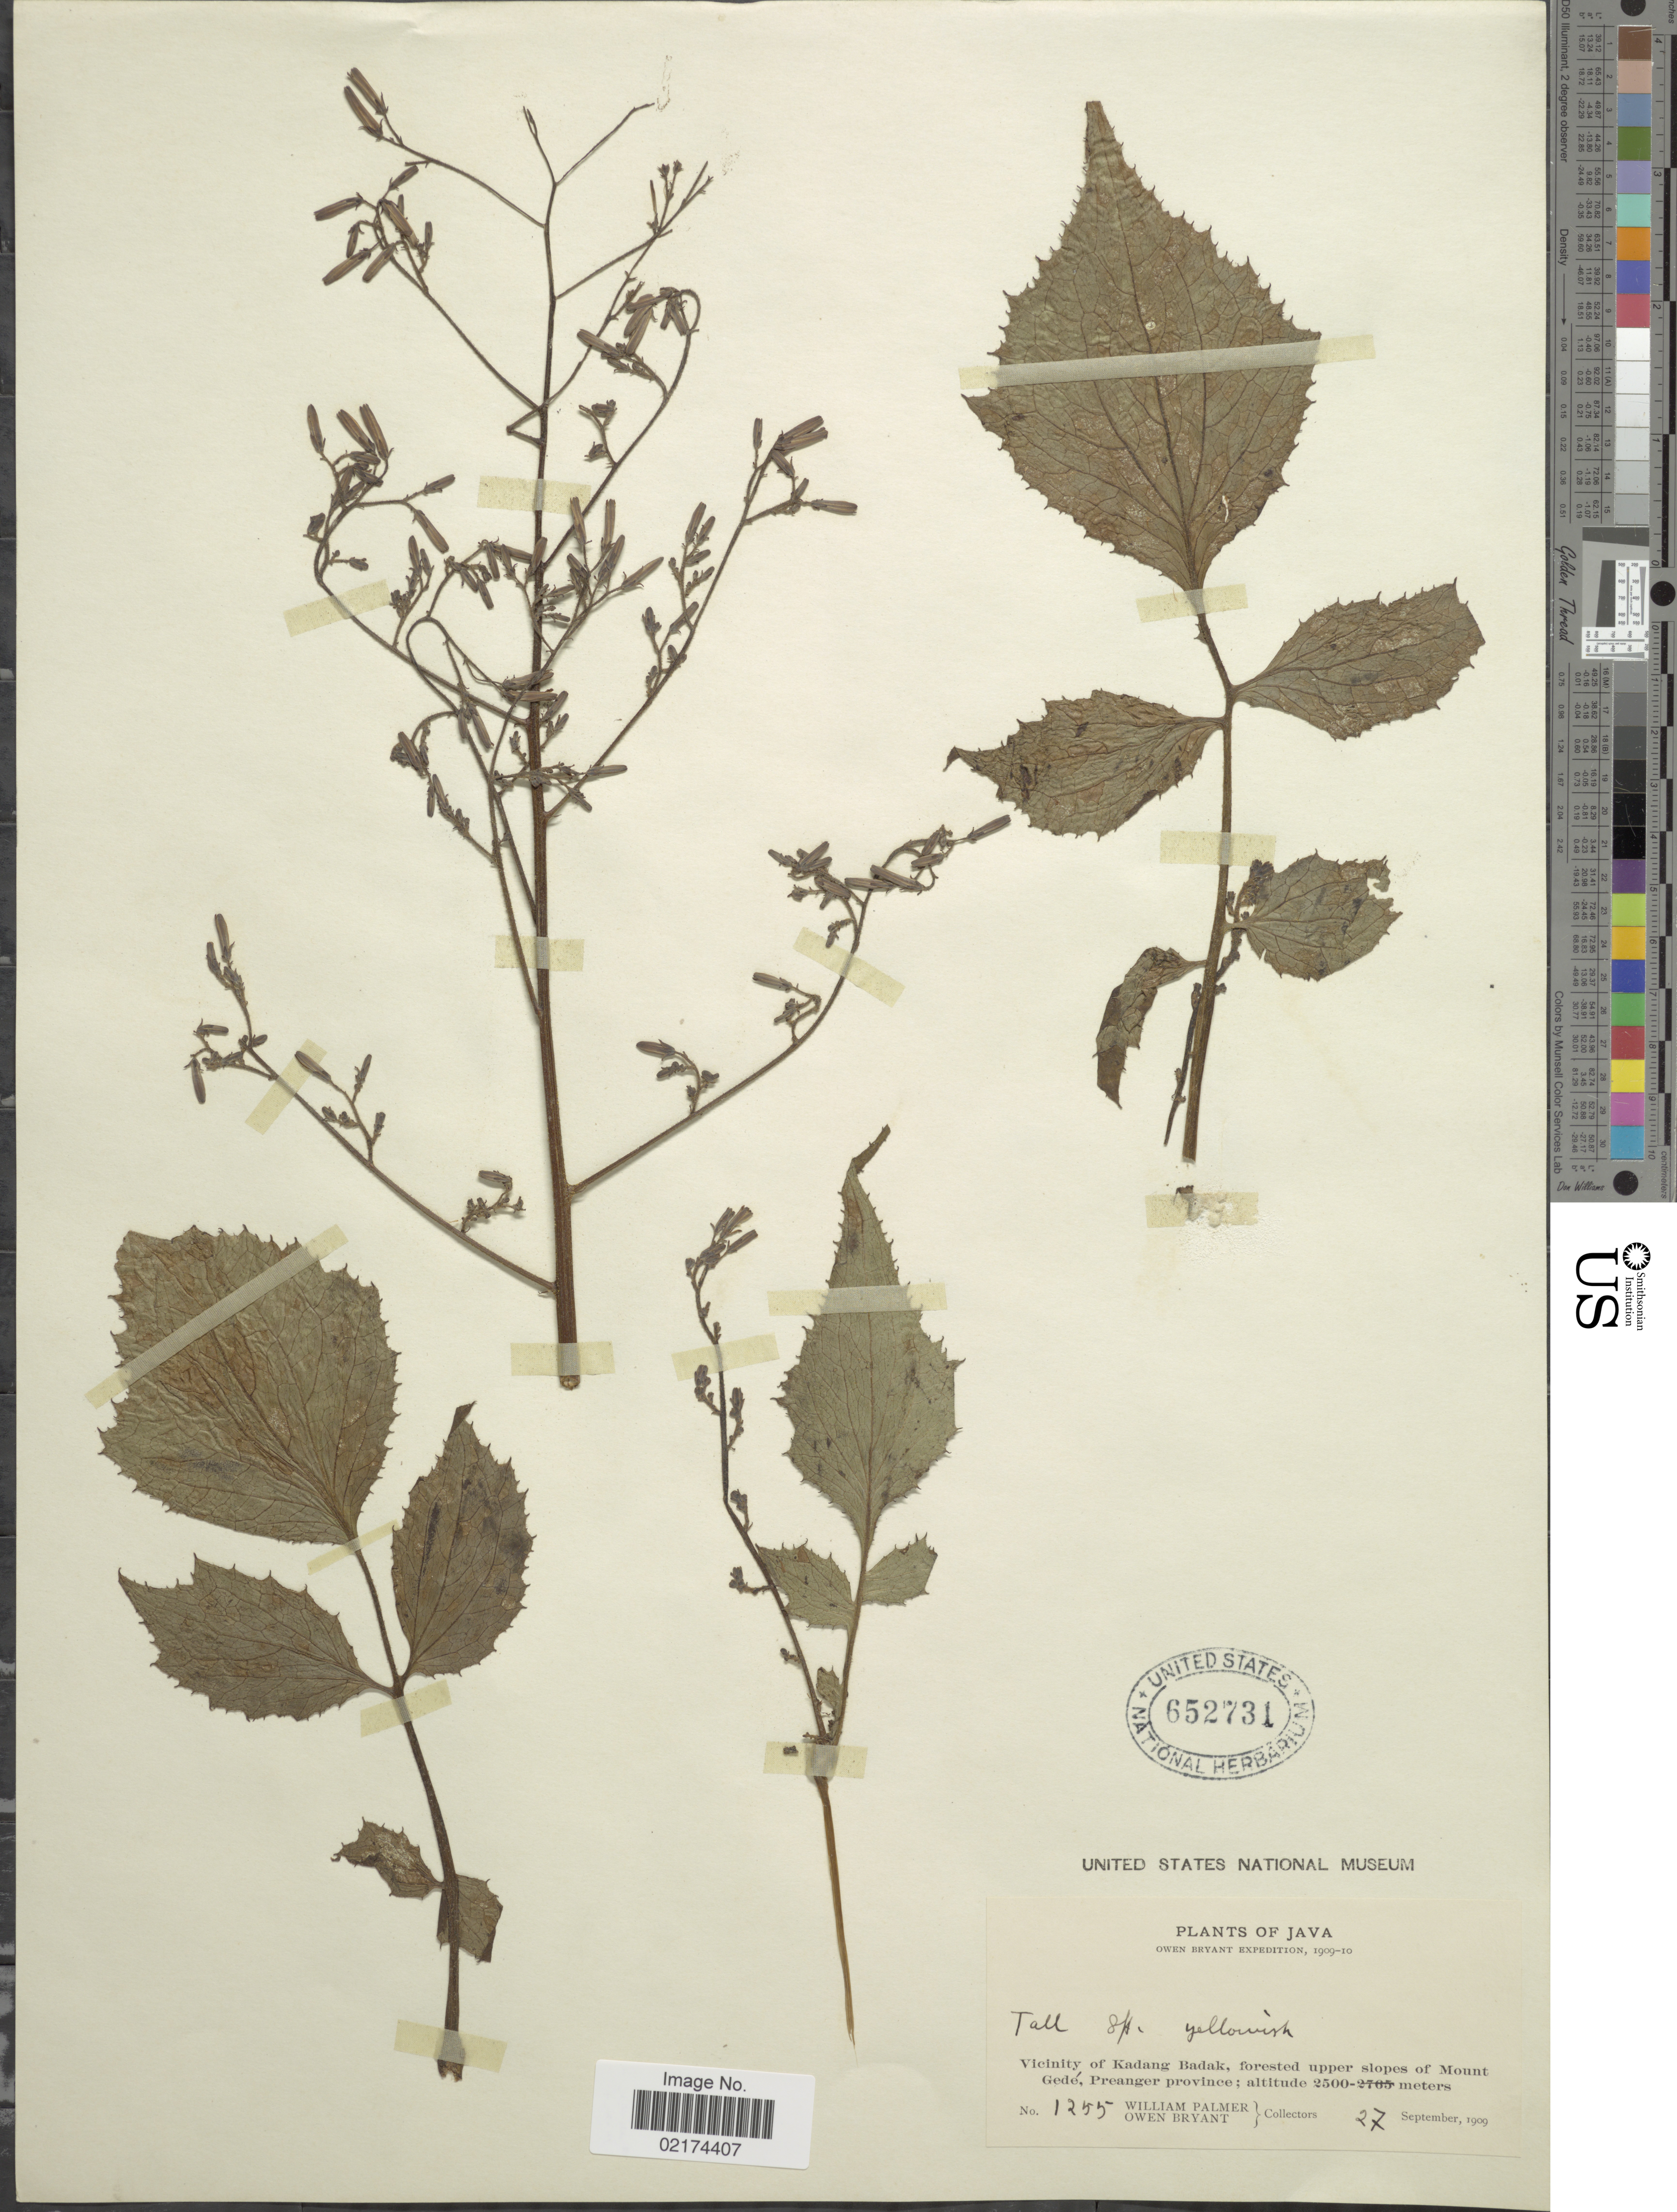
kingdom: Plantae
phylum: Tracheophyta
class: Magnoliopsida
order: Asterales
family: Asteraceae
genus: Lactuca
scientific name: Lactuca sp.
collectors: W. Palmer & O. Bryant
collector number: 1255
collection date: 1909-09-27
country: Indonesia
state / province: Java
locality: Vicinity of Kadang Badak, forested upper slopes of Mount Gede, Preanger Province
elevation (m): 2500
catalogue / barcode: US 652731